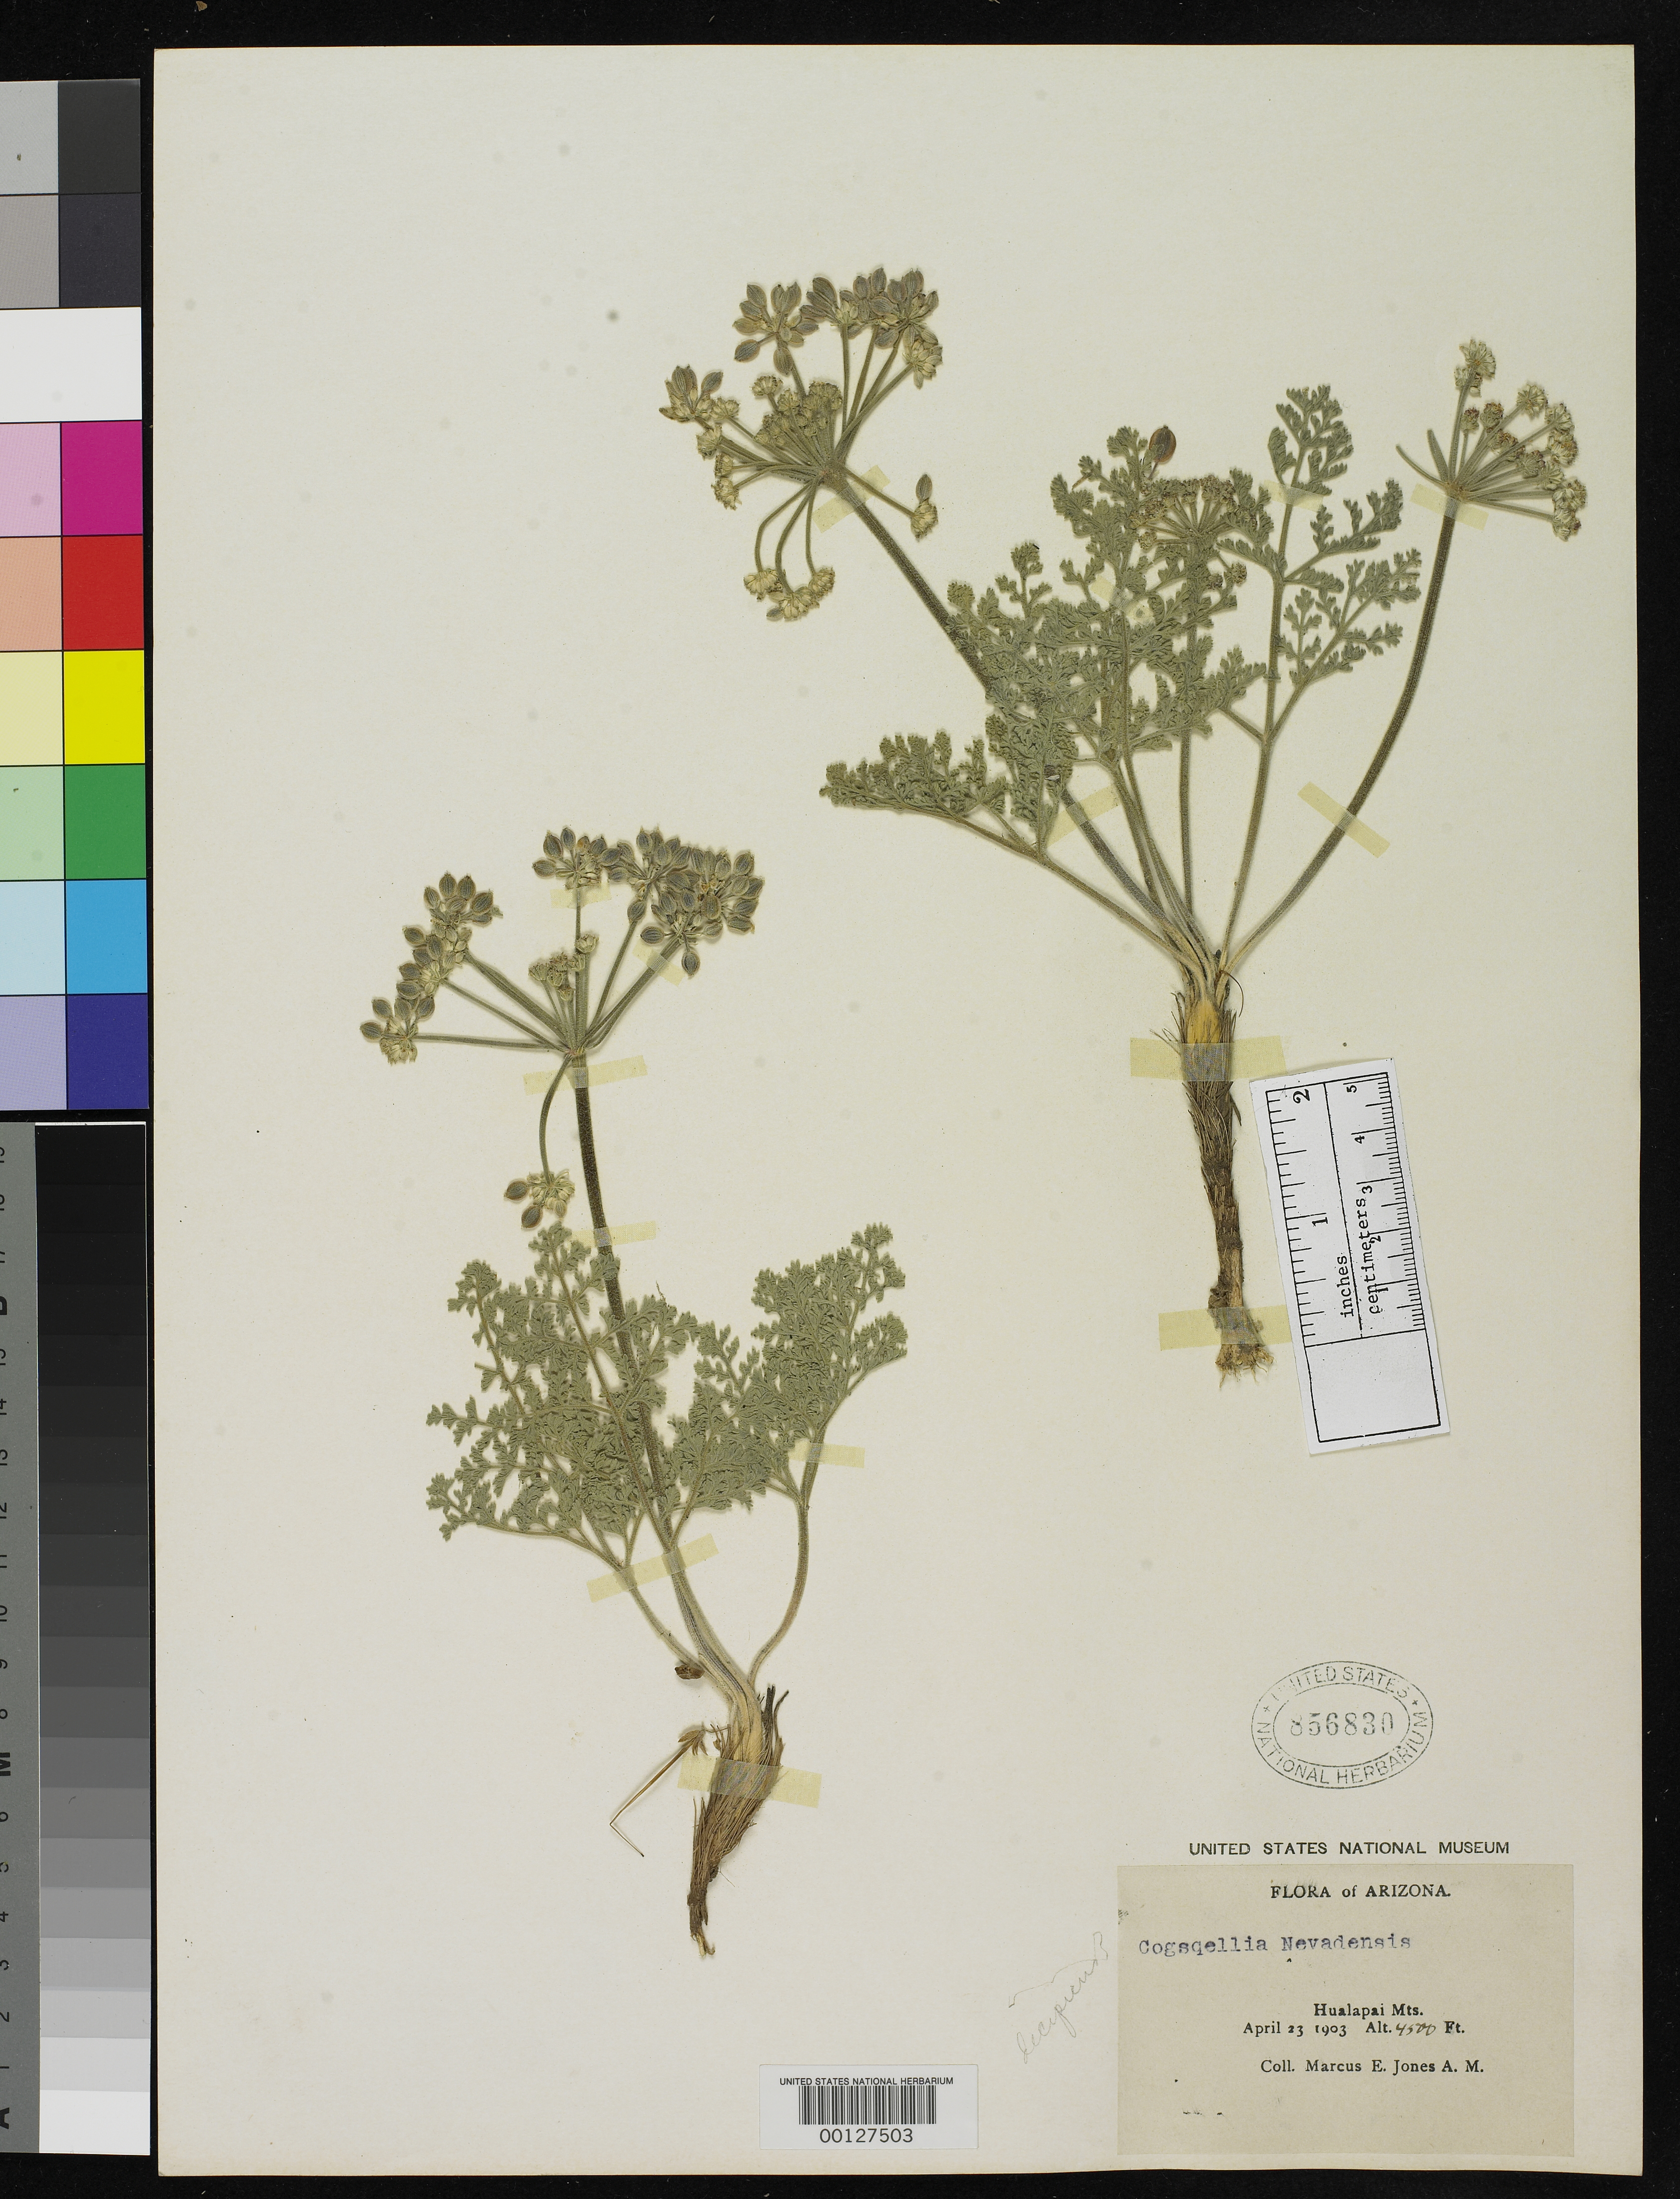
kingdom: Plantae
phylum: Tracheophyta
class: Magnoliopsida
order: Apiales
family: Apiaceae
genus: Cogswellia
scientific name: Cogswellia decipiens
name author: M.E. Jones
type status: Isotype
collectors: M. E. Jones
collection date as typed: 23 Apr 1903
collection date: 1903-04-23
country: United States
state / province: Arizona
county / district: Mohave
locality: Hualpai Mountains.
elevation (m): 1372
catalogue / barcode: US 856830